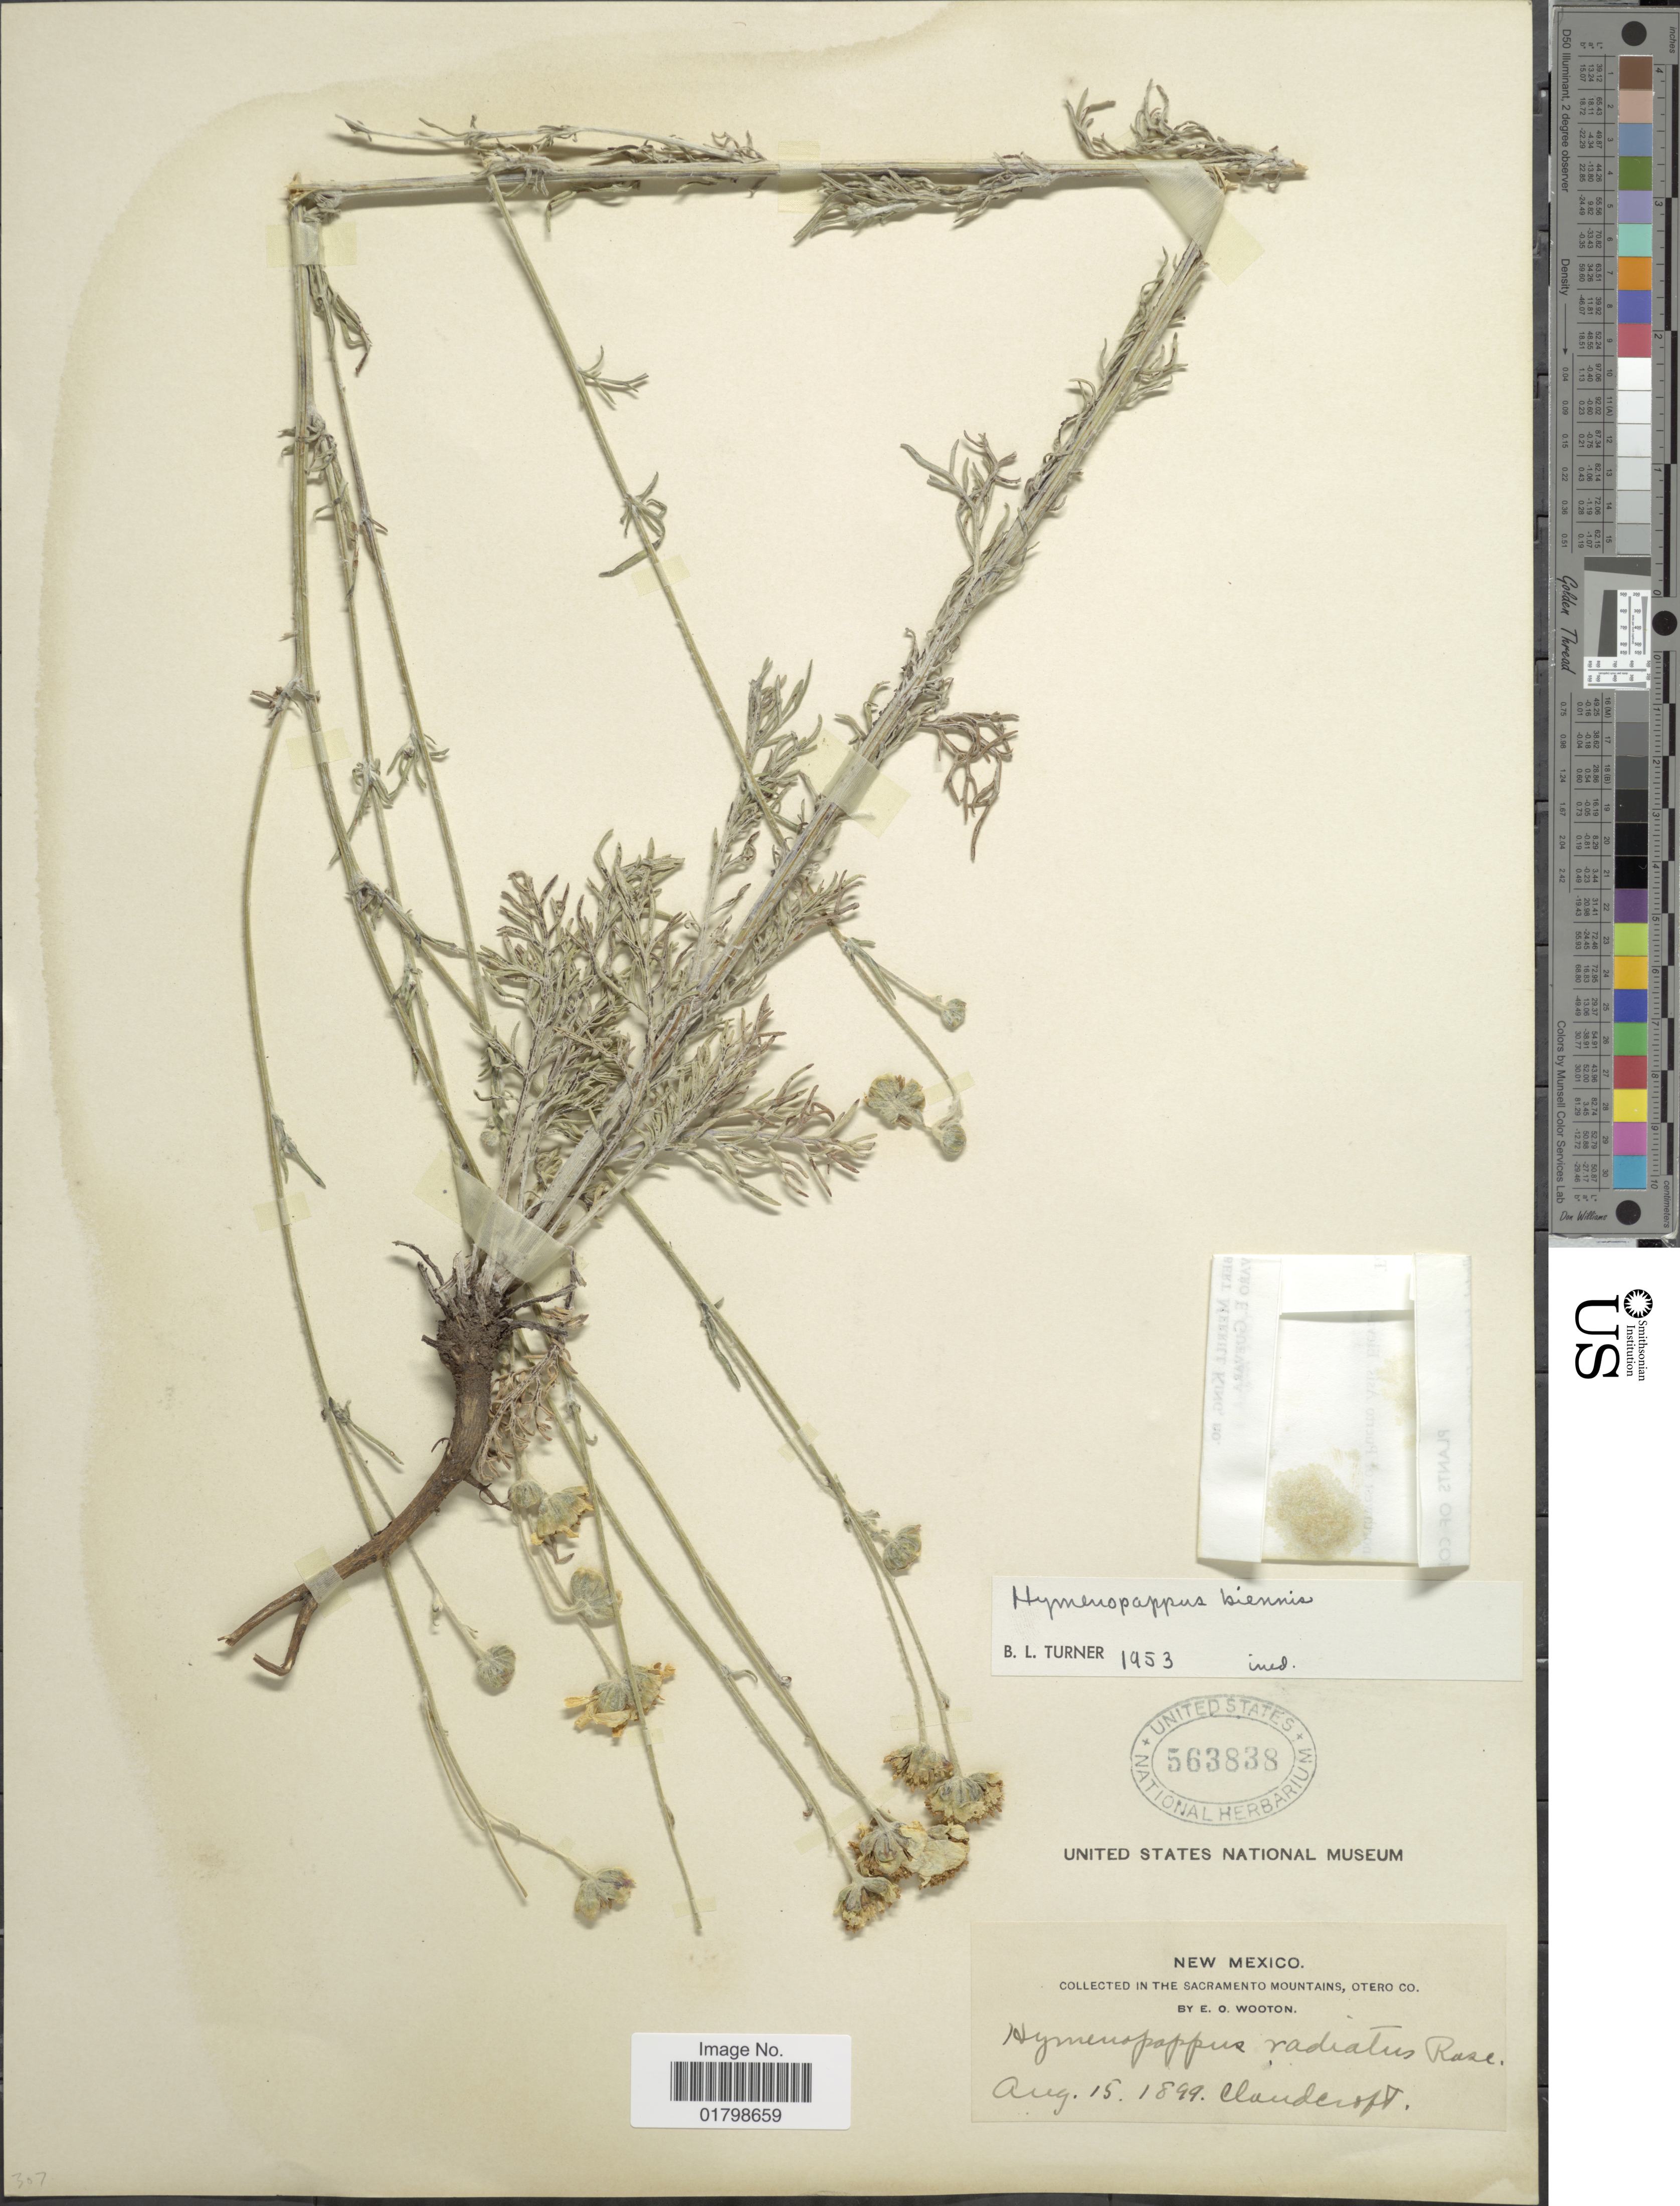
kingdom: Plantae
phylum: Tracheophyta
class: Magnoliopsida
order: Asterales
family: Asteraceae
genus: Hymenopappus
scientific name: Hymenopappus biennis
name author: (Rydb.) I.M. Johnst.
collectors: E. O. Wooton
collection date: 1899-08-15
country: United States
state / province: New Mexico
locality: Sacramento Mountains, Otero Co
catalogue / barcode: US 563838